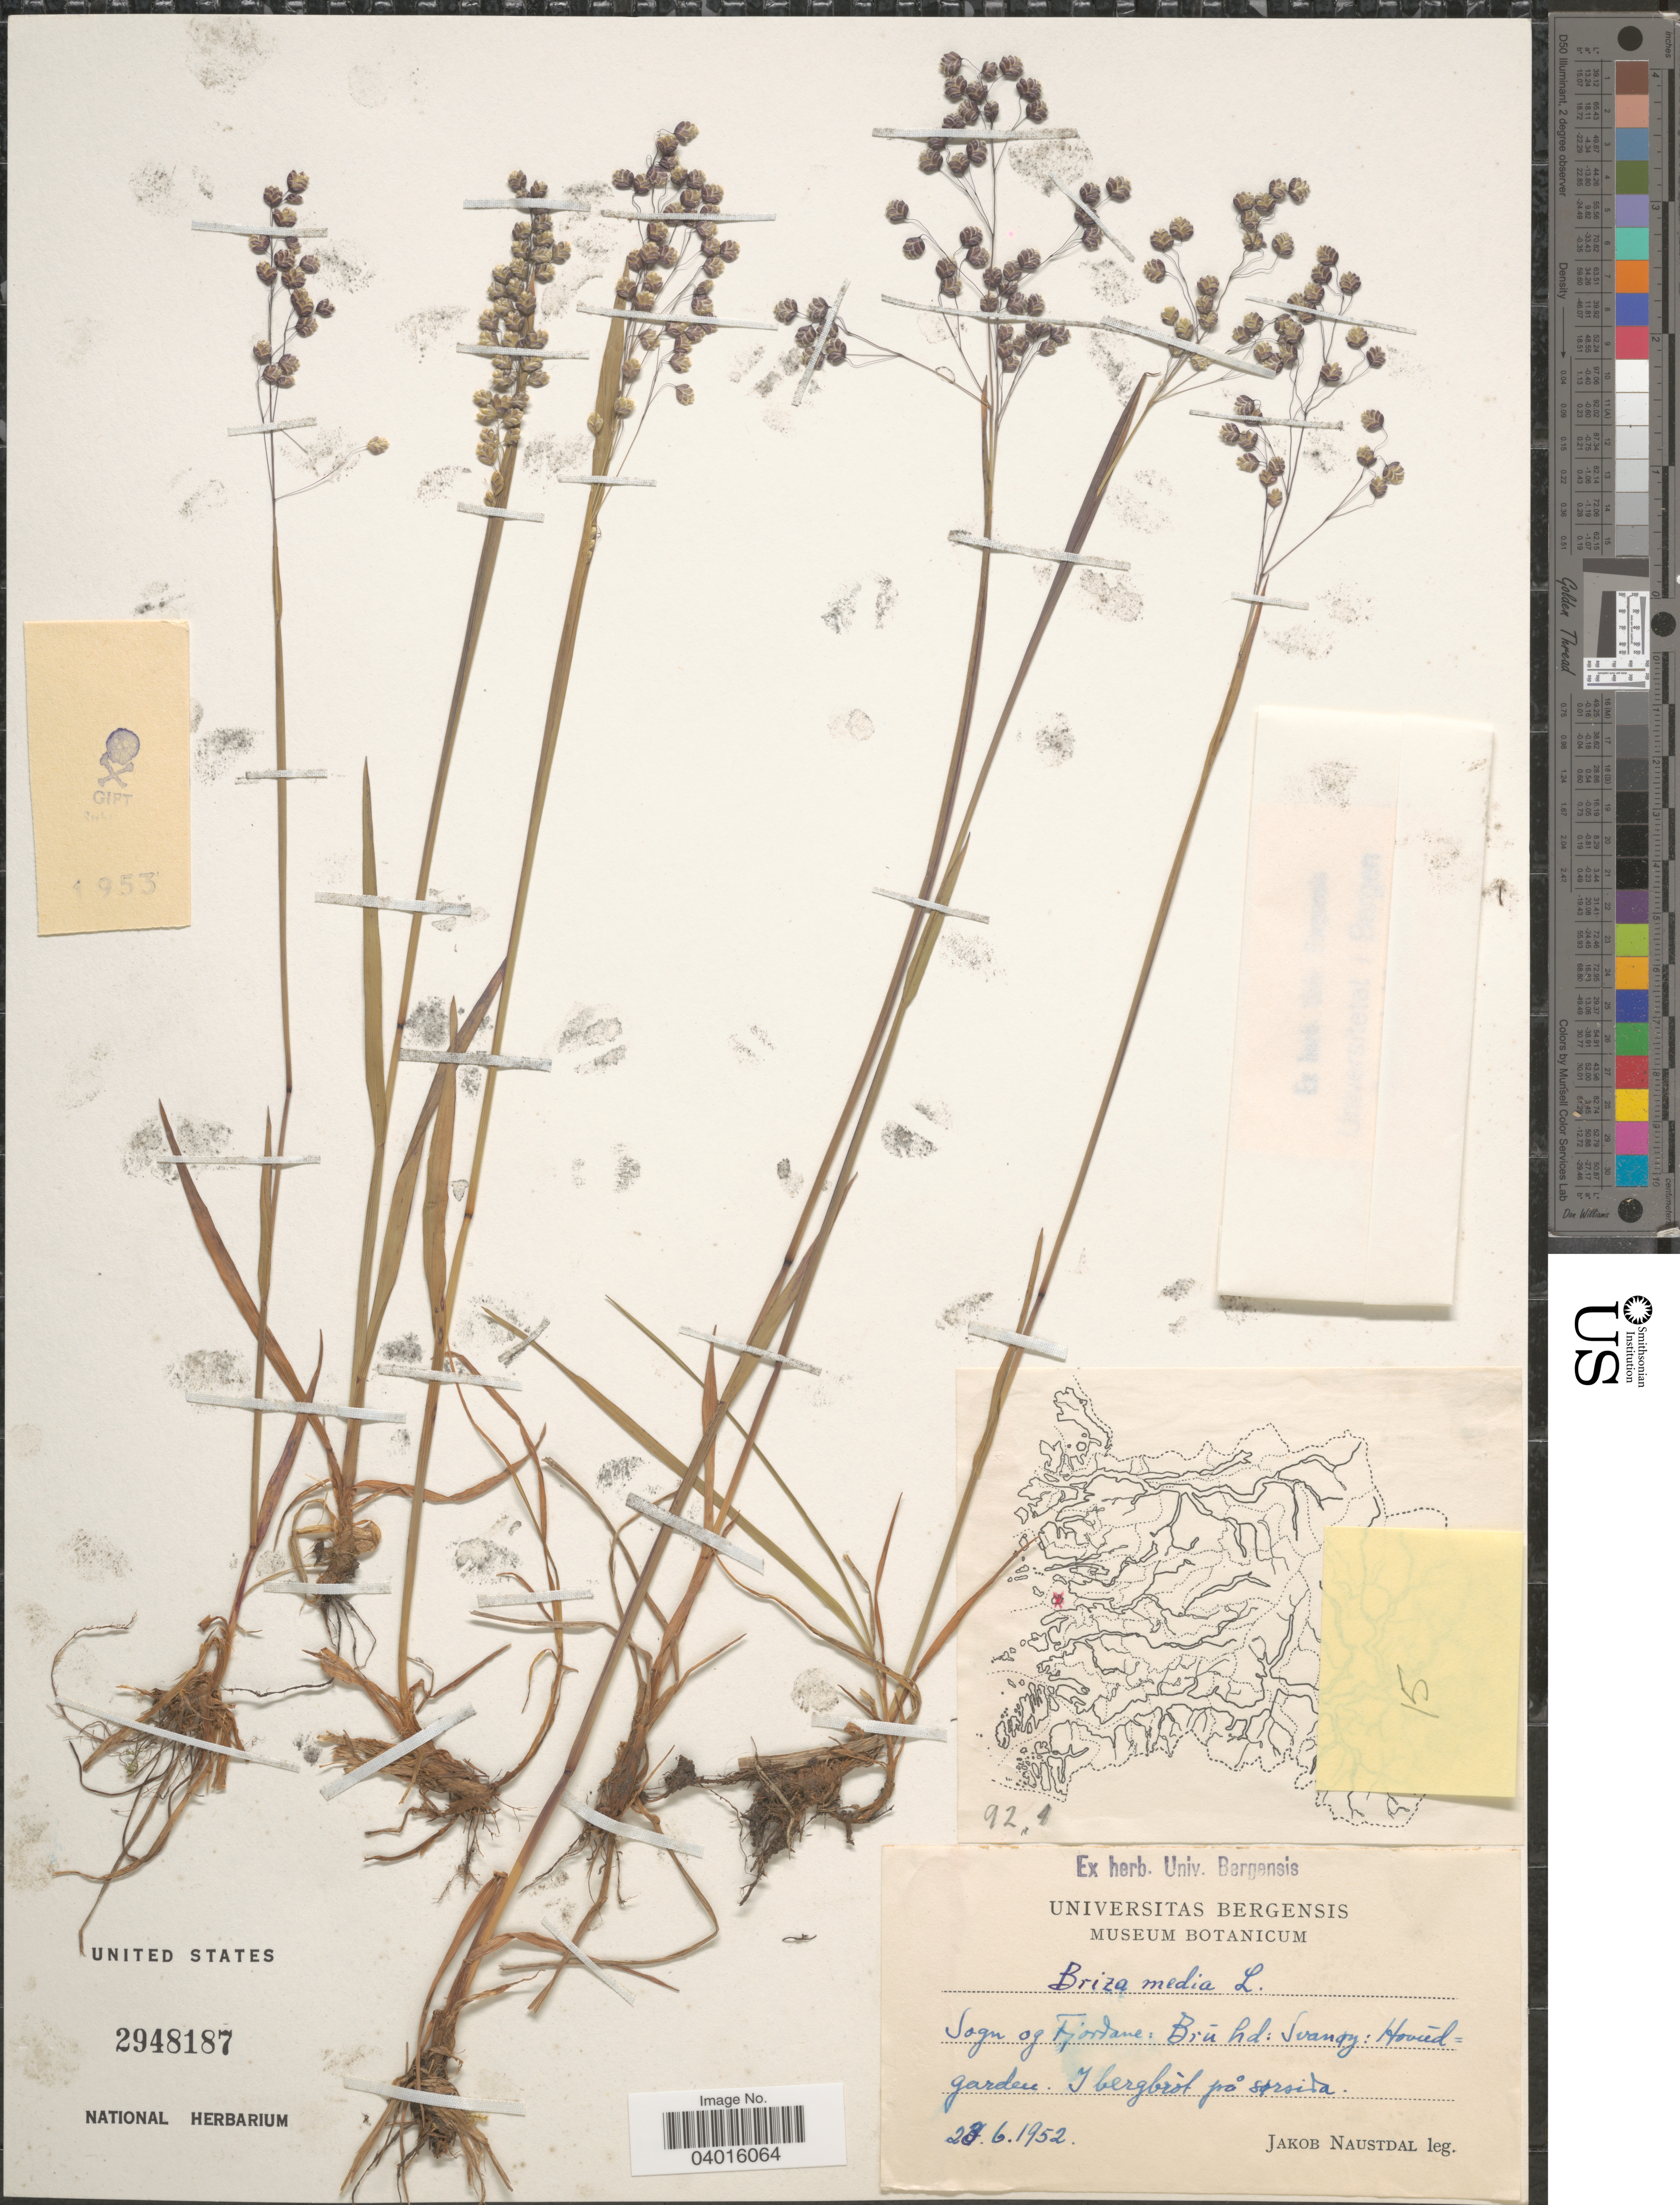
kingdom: Plantae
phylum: Tracheophyta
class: Liliopsida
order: Poales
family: Poaceae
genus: Briza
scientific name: Briza media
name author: L.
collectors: J. Naustdal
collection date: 1952-06-23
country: Norway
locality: Sogn of Fjordane: Brū hd: Svanøy: Hovūd=garden.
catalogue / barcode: US 2948187